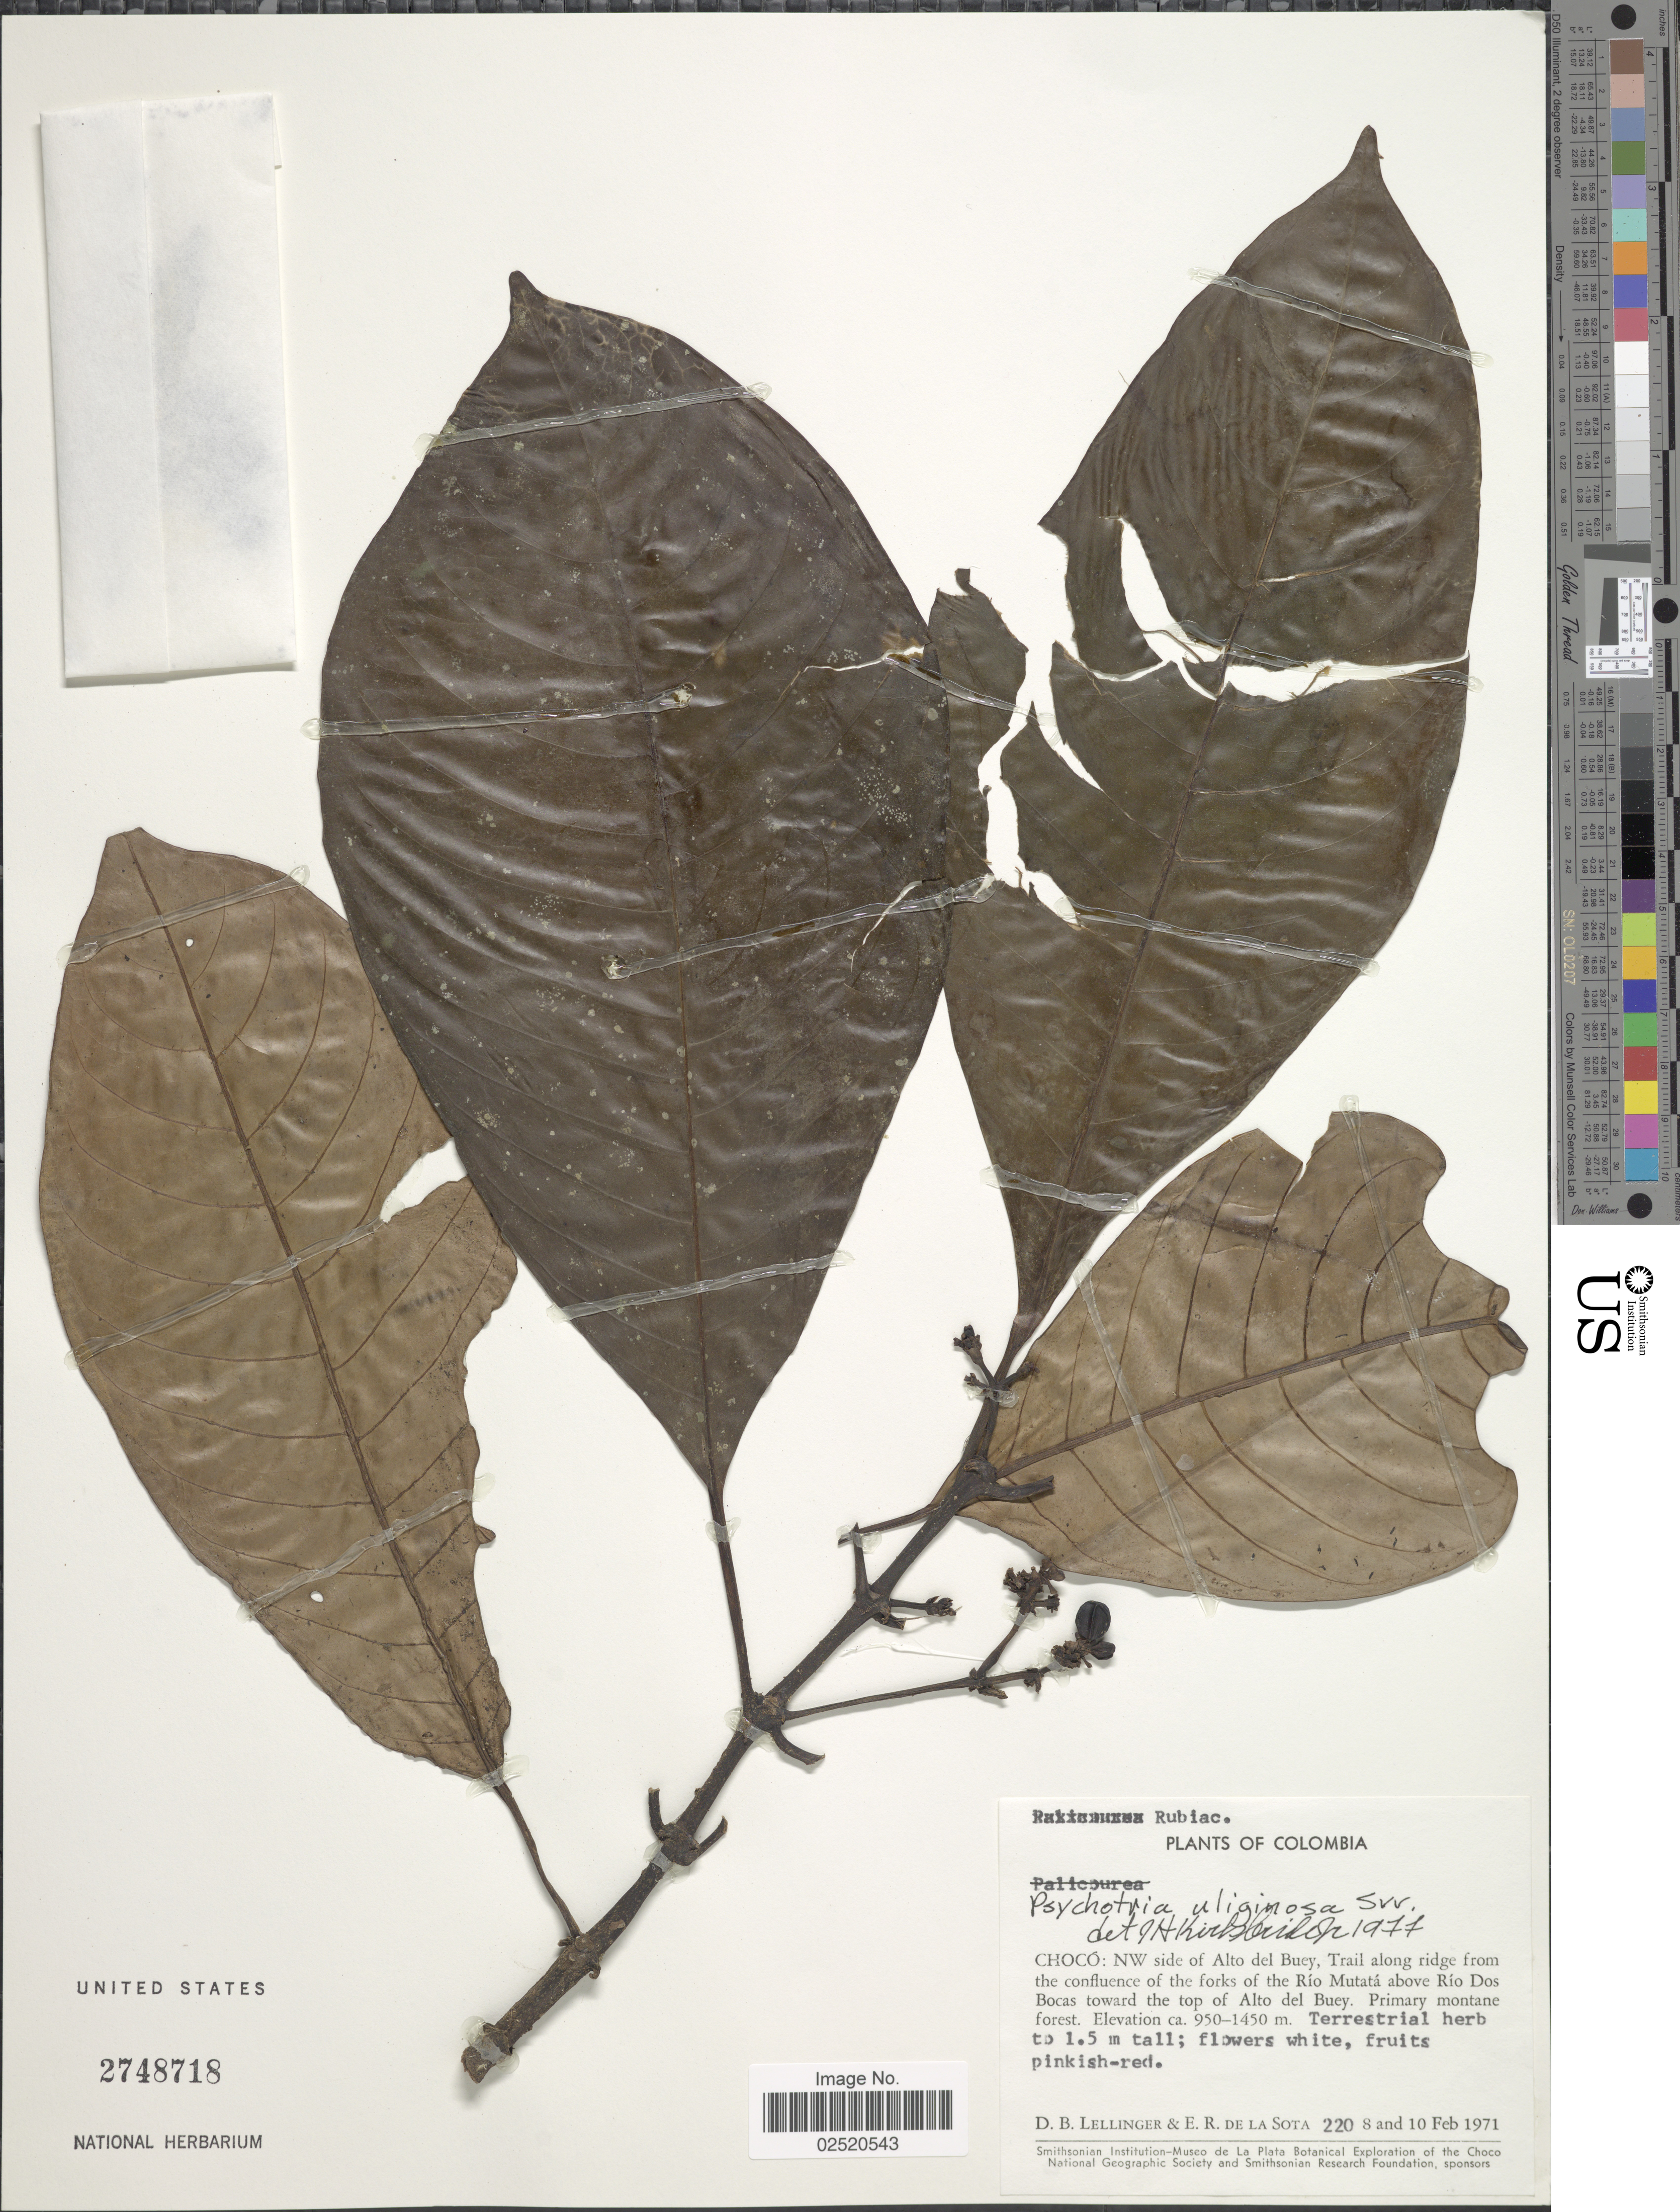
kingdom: Plantae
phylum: Tracheophyta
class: Magnoliopsida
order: Gentianales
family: Rubiaceae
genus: Psychotria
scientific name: Psychotria uliginosa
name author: Sw.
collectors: D. B. Lellinger & E. R. de la Sota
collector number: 220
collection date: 1971-02-08/1971-02-10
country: Colombia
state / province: Chocó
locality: NW side of Alto del Buey, Trail along ridge from the confluence of the forks of the Río Mutatá above Río Dos Bocas toward the top of Alto del Buey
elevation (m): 950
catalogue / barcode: US 2748718